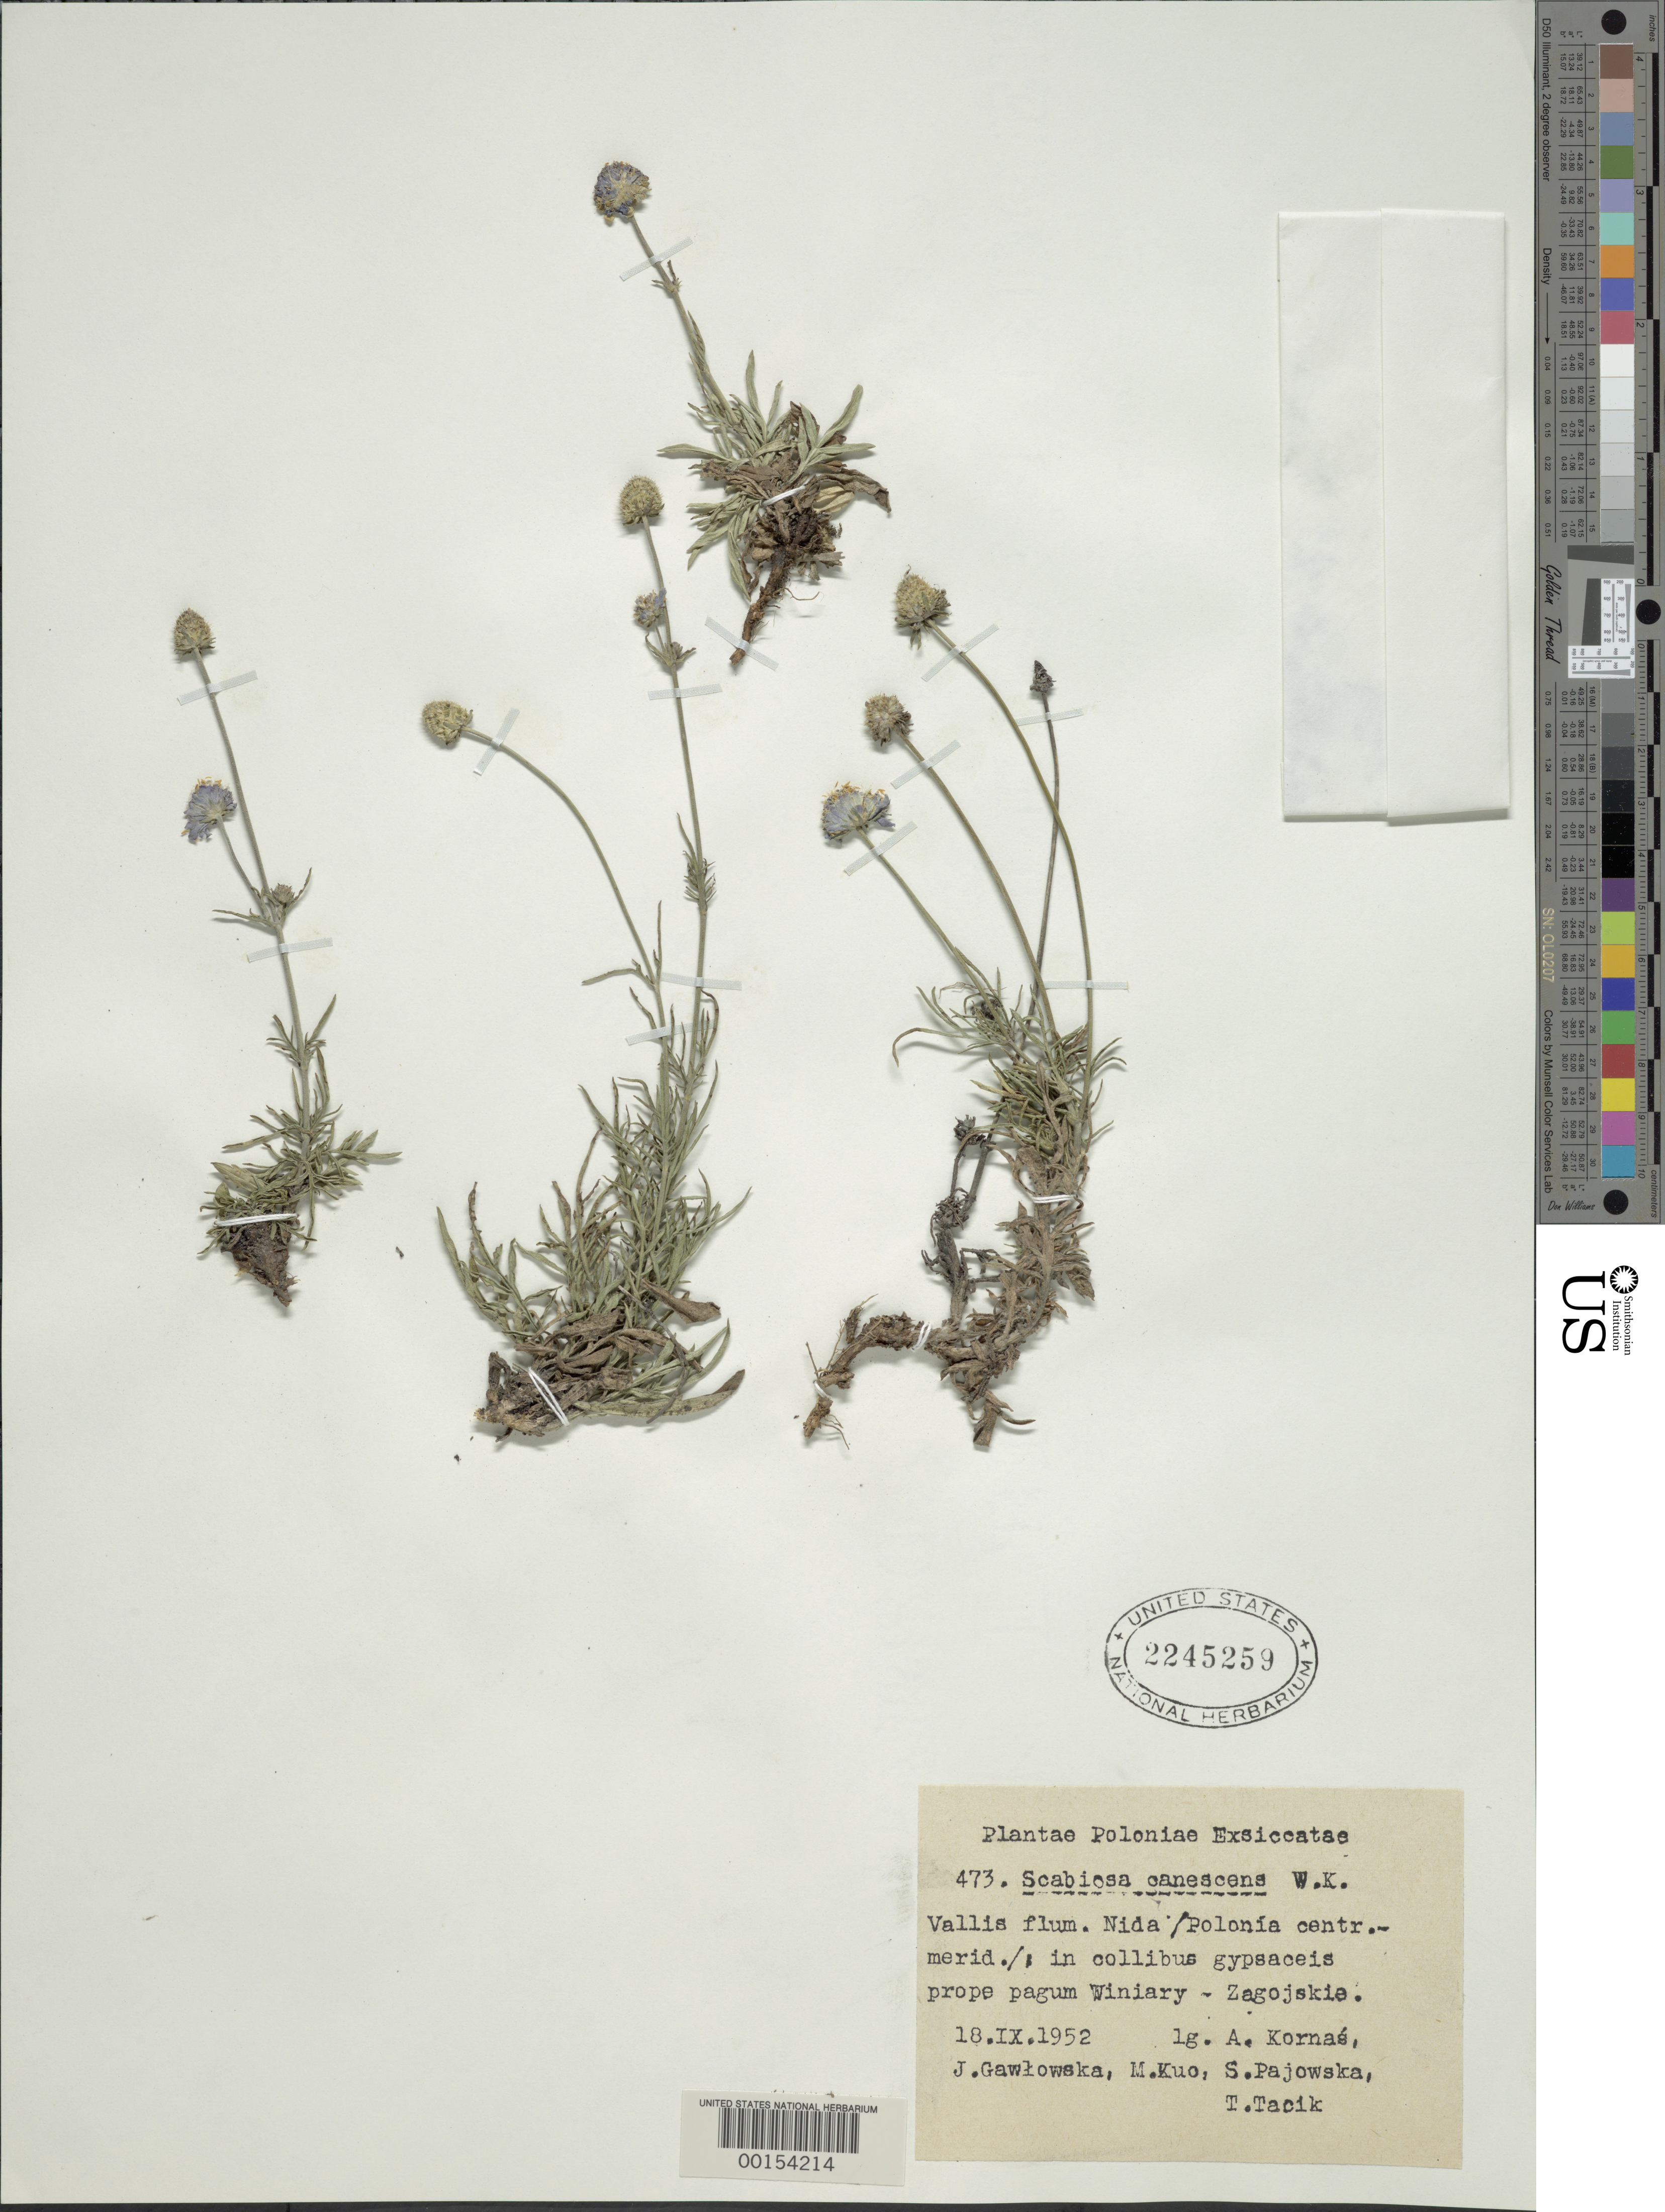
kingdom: Plantae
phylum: Tracheophyta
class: Magnoliopsida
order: Dipsacales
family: Caprifoliaceae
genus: Scabiosa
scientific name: Scabiosa canescens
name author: Waldst. & Kit.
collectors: A. Kornas, J. Gawlowska, C. Kuo, S. Pajowska & T. Tacik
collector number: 473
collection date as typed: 18 Sep 1952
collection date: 1952-09-18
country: Poland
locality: Nida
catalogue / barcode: US 2245259